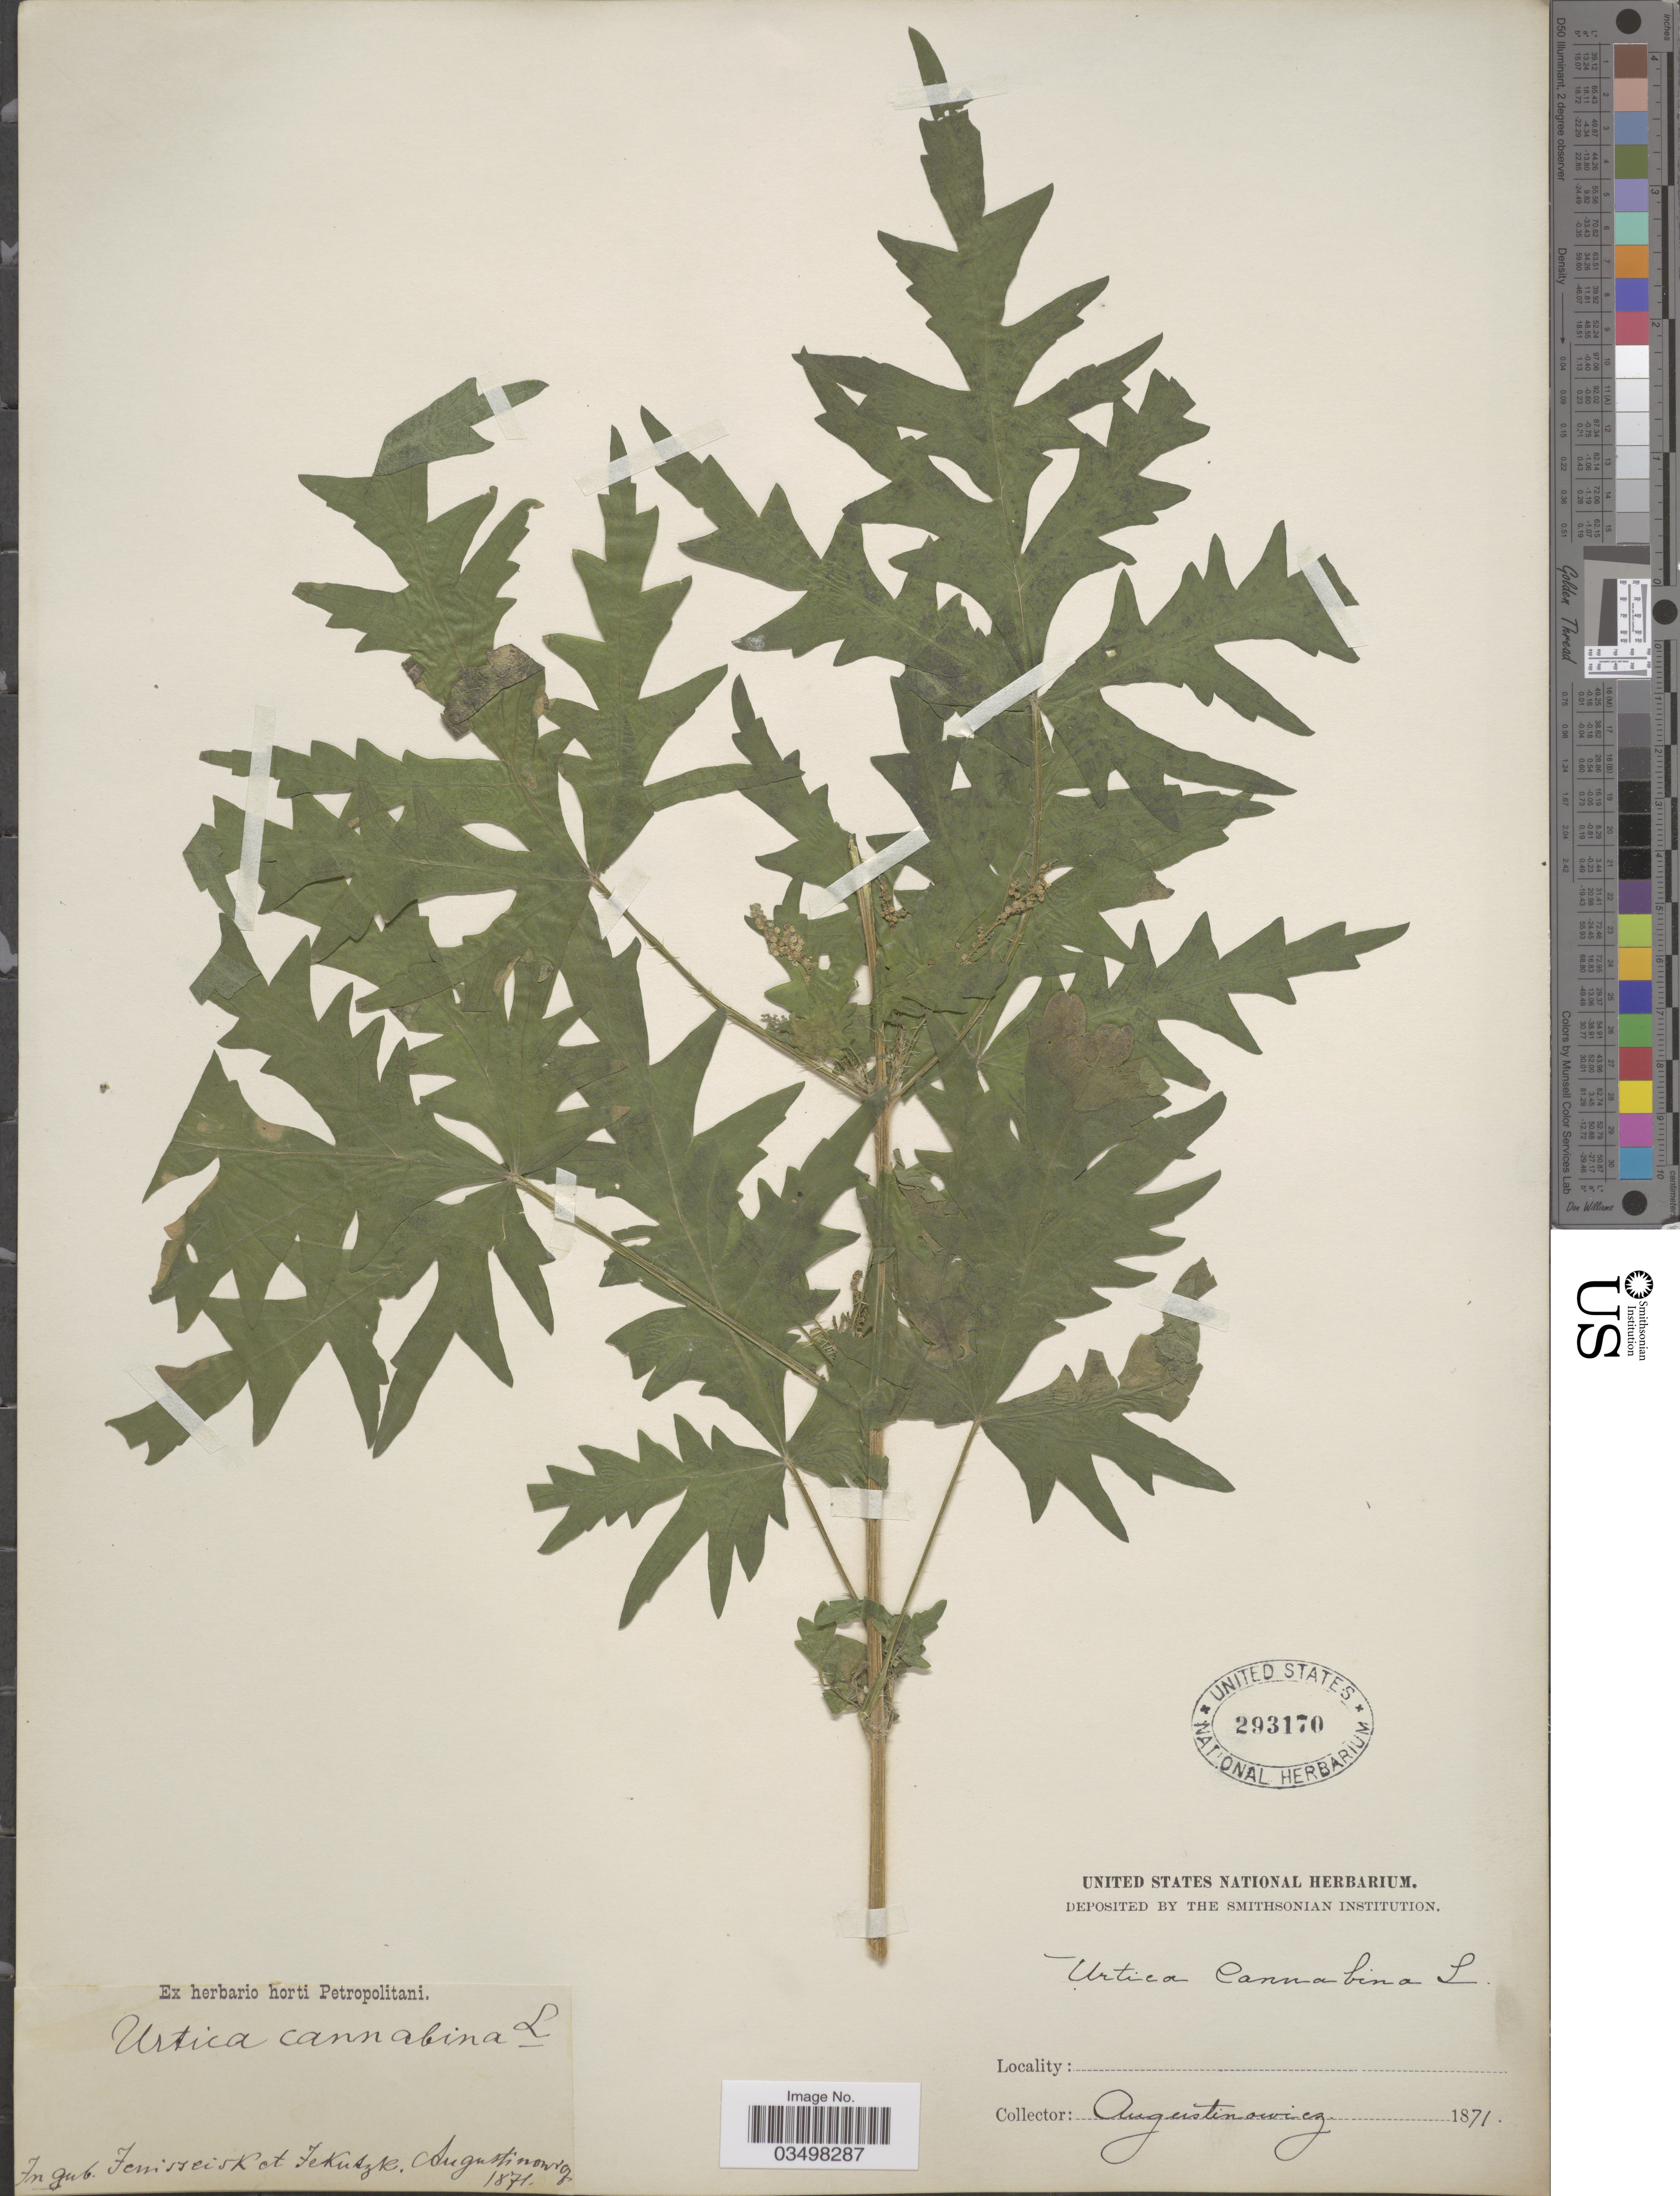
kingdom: Plantae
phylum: Tracheophyta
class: Magnoliopsida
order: Rosales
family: Urticaceae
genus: Urtica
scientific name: Urtica cannabina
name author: L.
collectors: Augustinowicz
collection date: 1871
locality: In gub. Jenisseisk* et Jakutzk*.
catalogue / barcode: US 293170